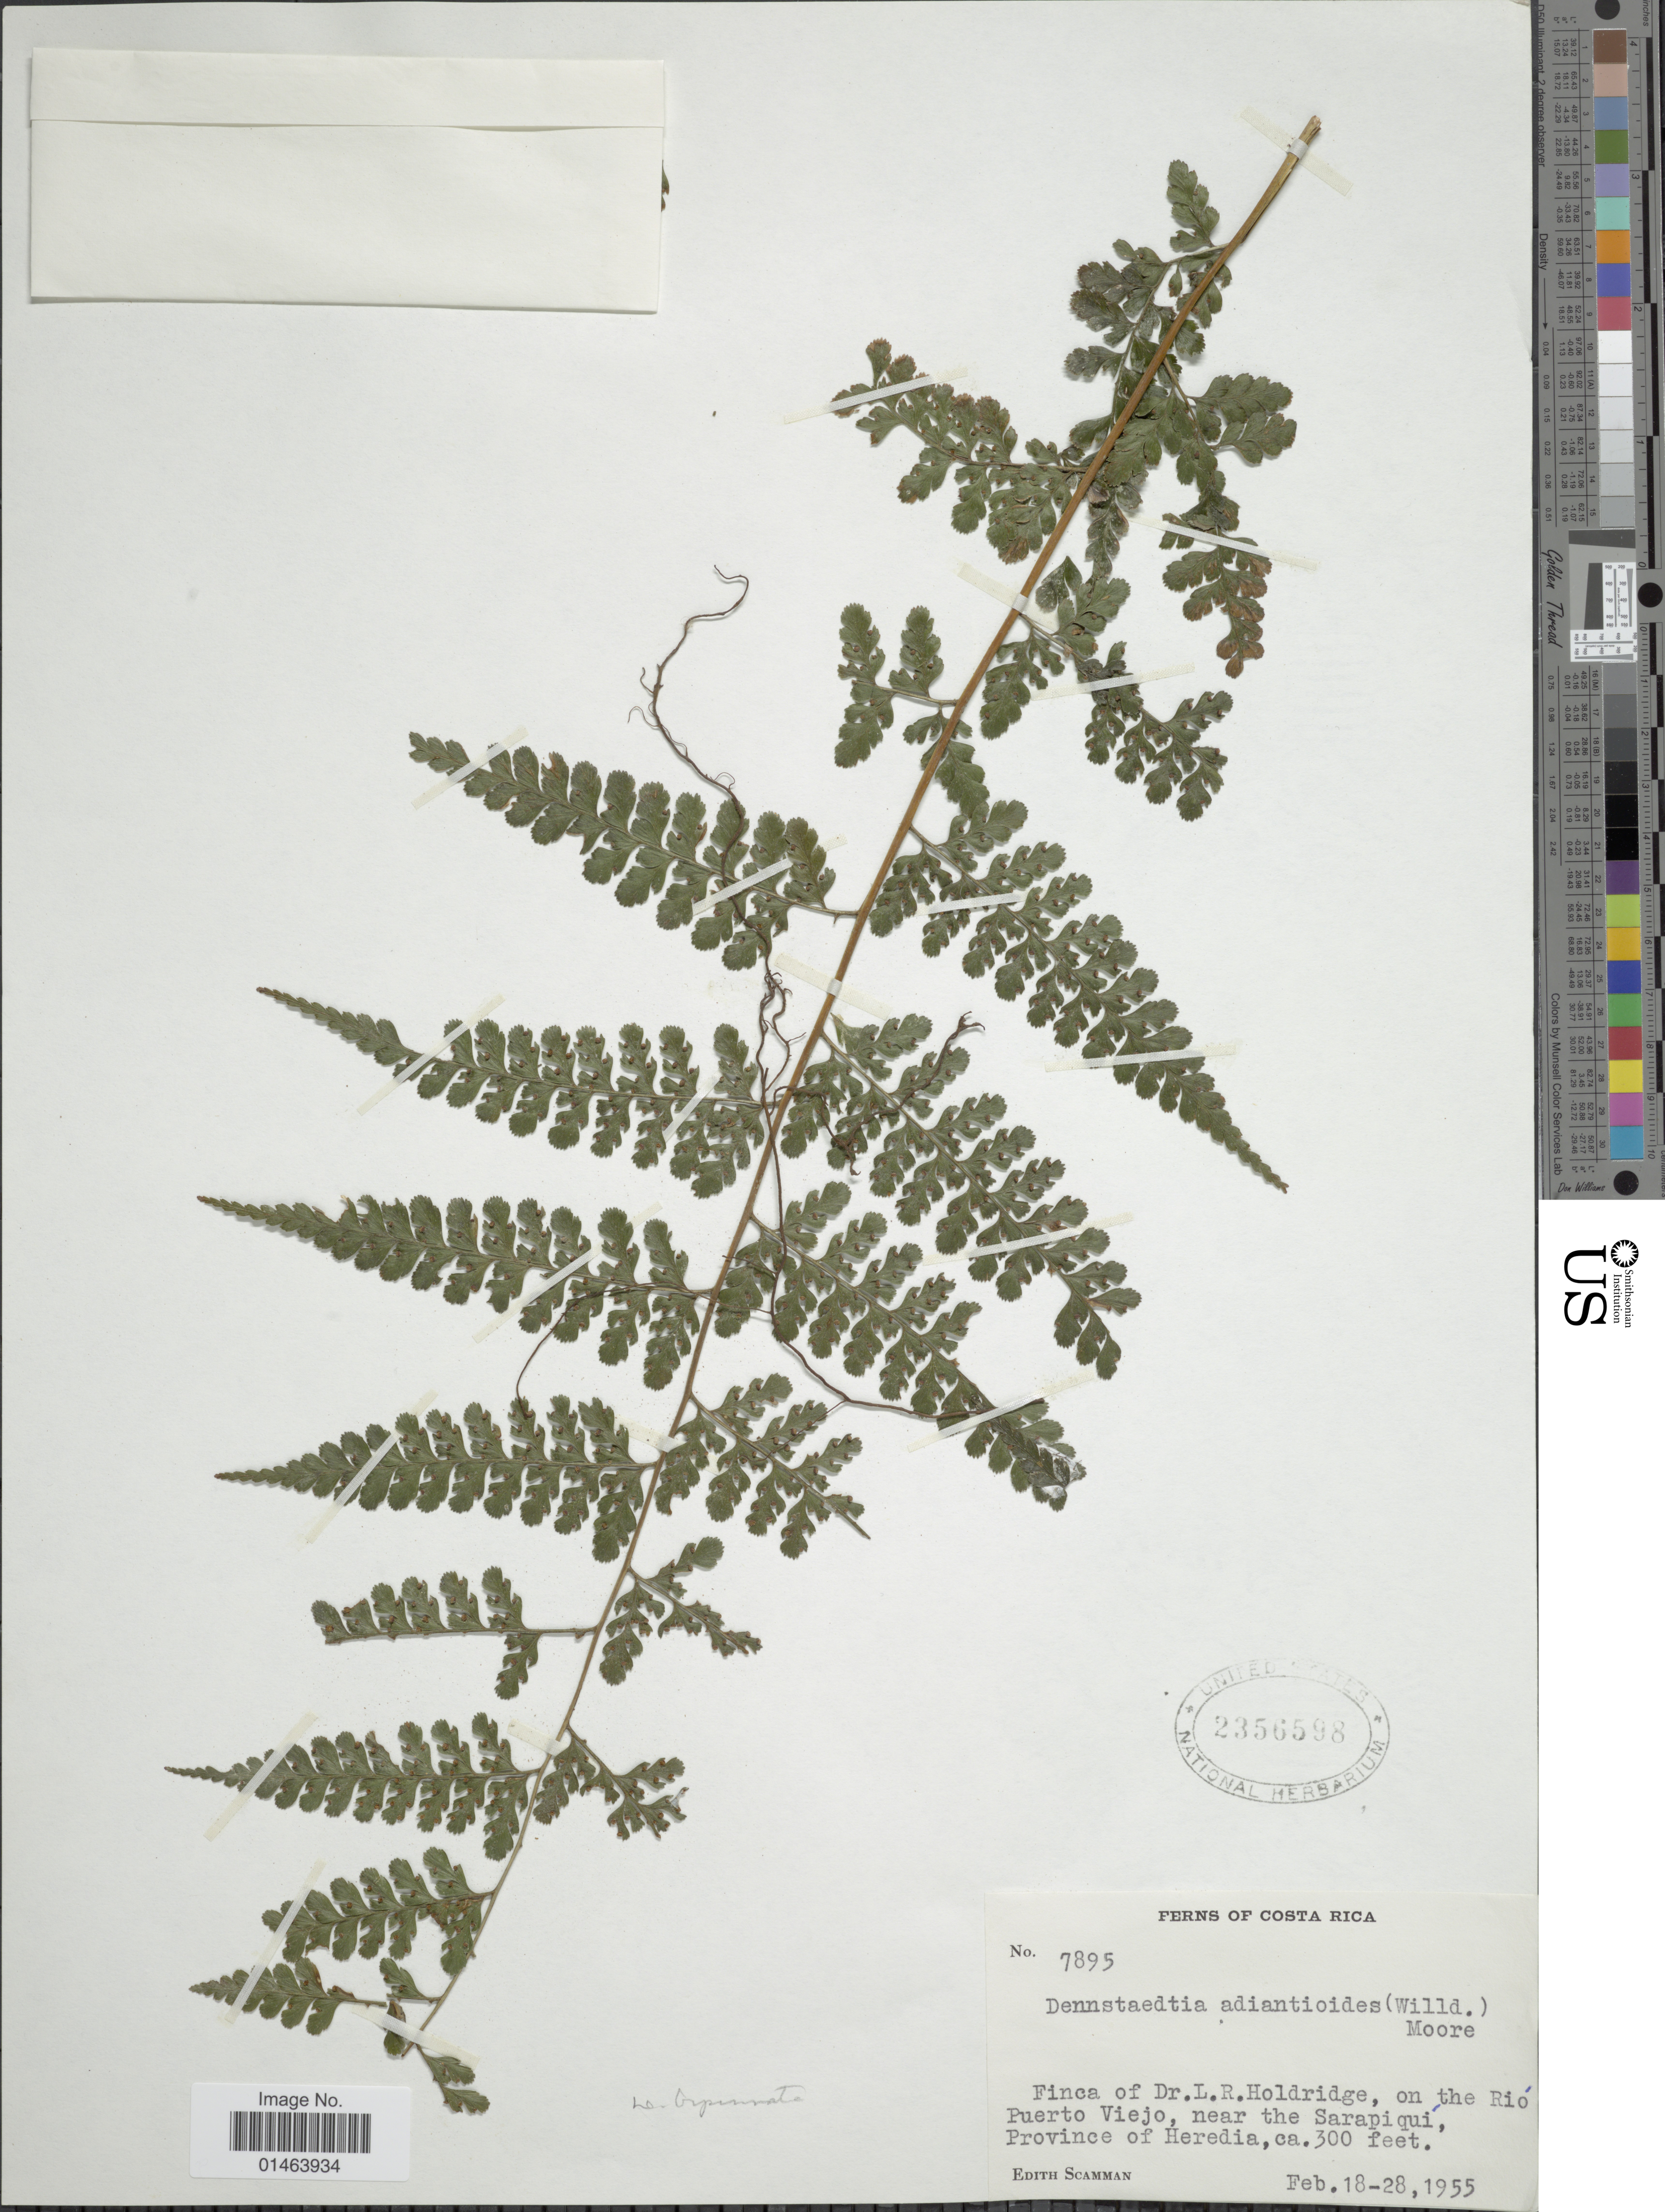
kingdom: Plantae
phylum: Tracheophyta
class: Polypodiopsida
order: Polypodiales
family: Dennstaedtiaceae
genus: Dennstaedtia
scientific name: Dennstaedtia bipinnata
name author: (Cav.) Maxon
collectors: E. Scamman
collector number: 7895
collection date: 1955-02-18/1955-02-28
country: Costa Rica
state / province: Heredia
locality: Costa Rica, Finca of Dr.L. R. Holdridge, on the Rio Puerto Viejo, near the Sarapiqui.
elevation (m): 91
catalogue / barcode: US 2356598